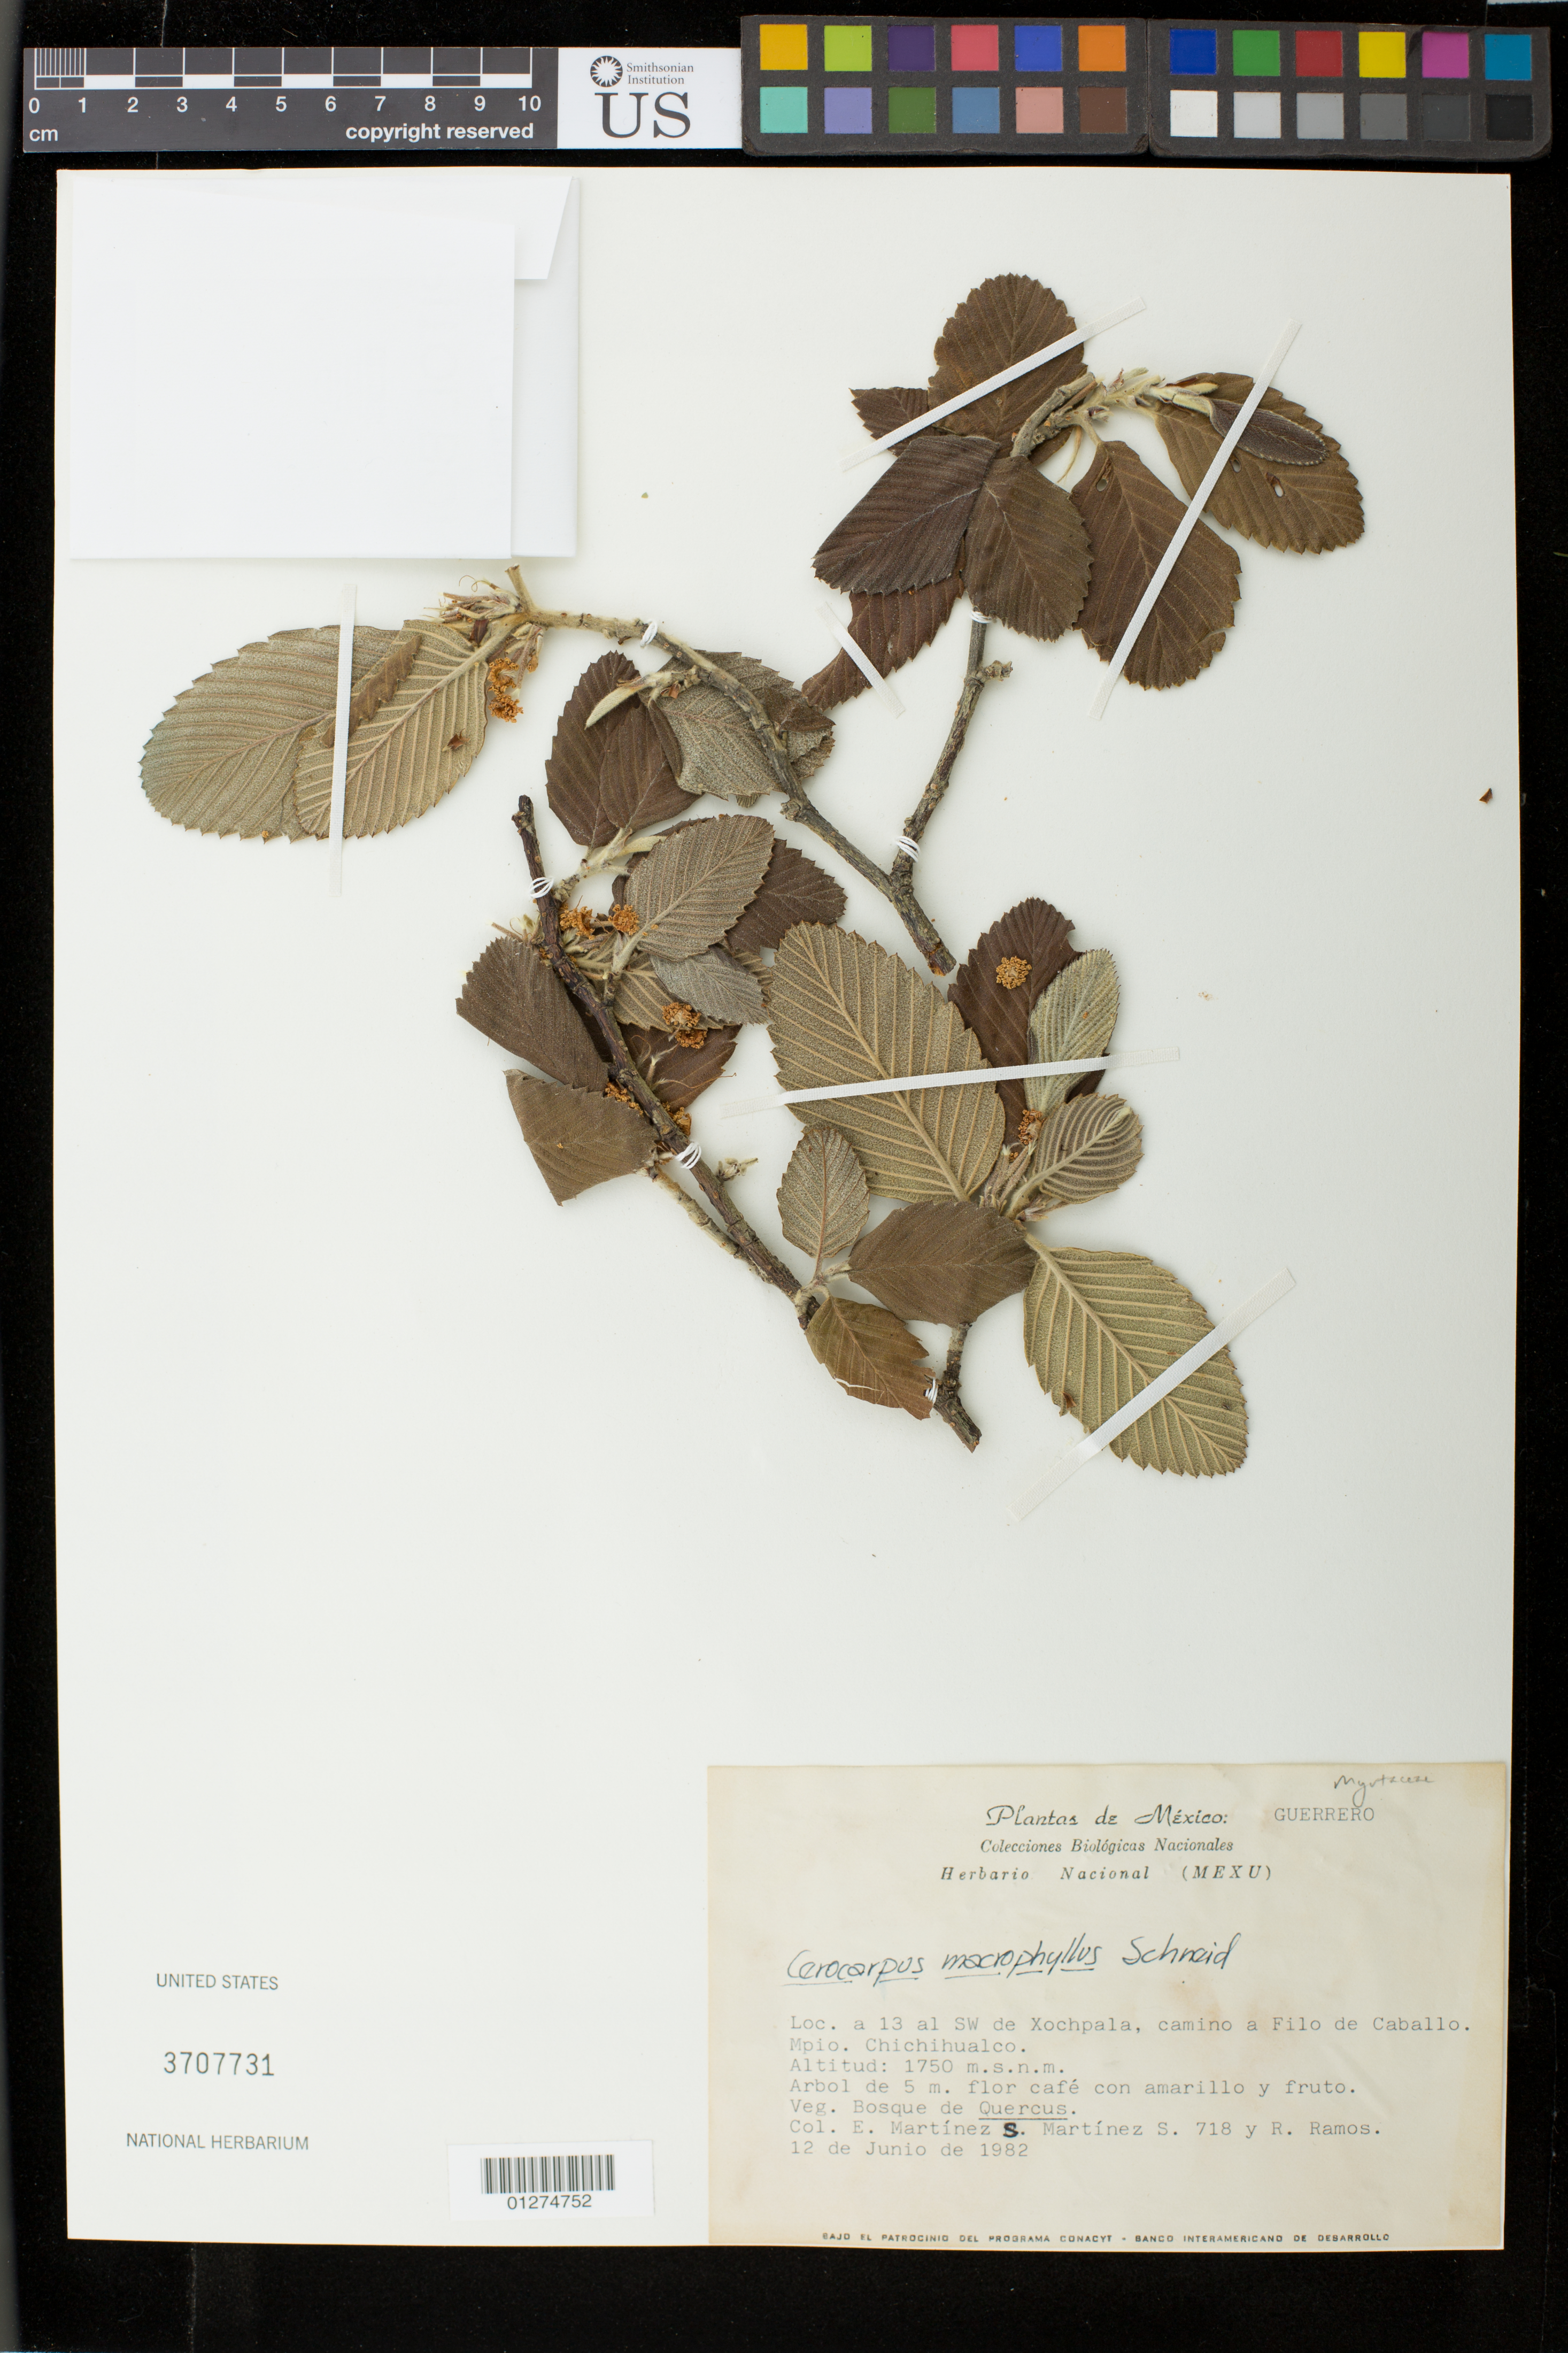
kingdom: Plantae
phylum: Tracheophyta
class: Magnoliopsida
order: Rosales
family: Rosaceae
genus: Cercocarpus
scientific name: Cercocarpus macrophyllus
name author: C.K. Schneid.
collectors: E. Martínez S., S. Martinez & R. Ramos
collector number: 718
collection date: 1982-06-12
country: Mexico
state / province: Guerrero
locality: Mpio. Chichihualco, a 13 al SW de Xochpala, camino a Filo de Caballo.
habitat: bosque de Quercus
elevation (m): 1750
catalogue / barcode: US 3707731